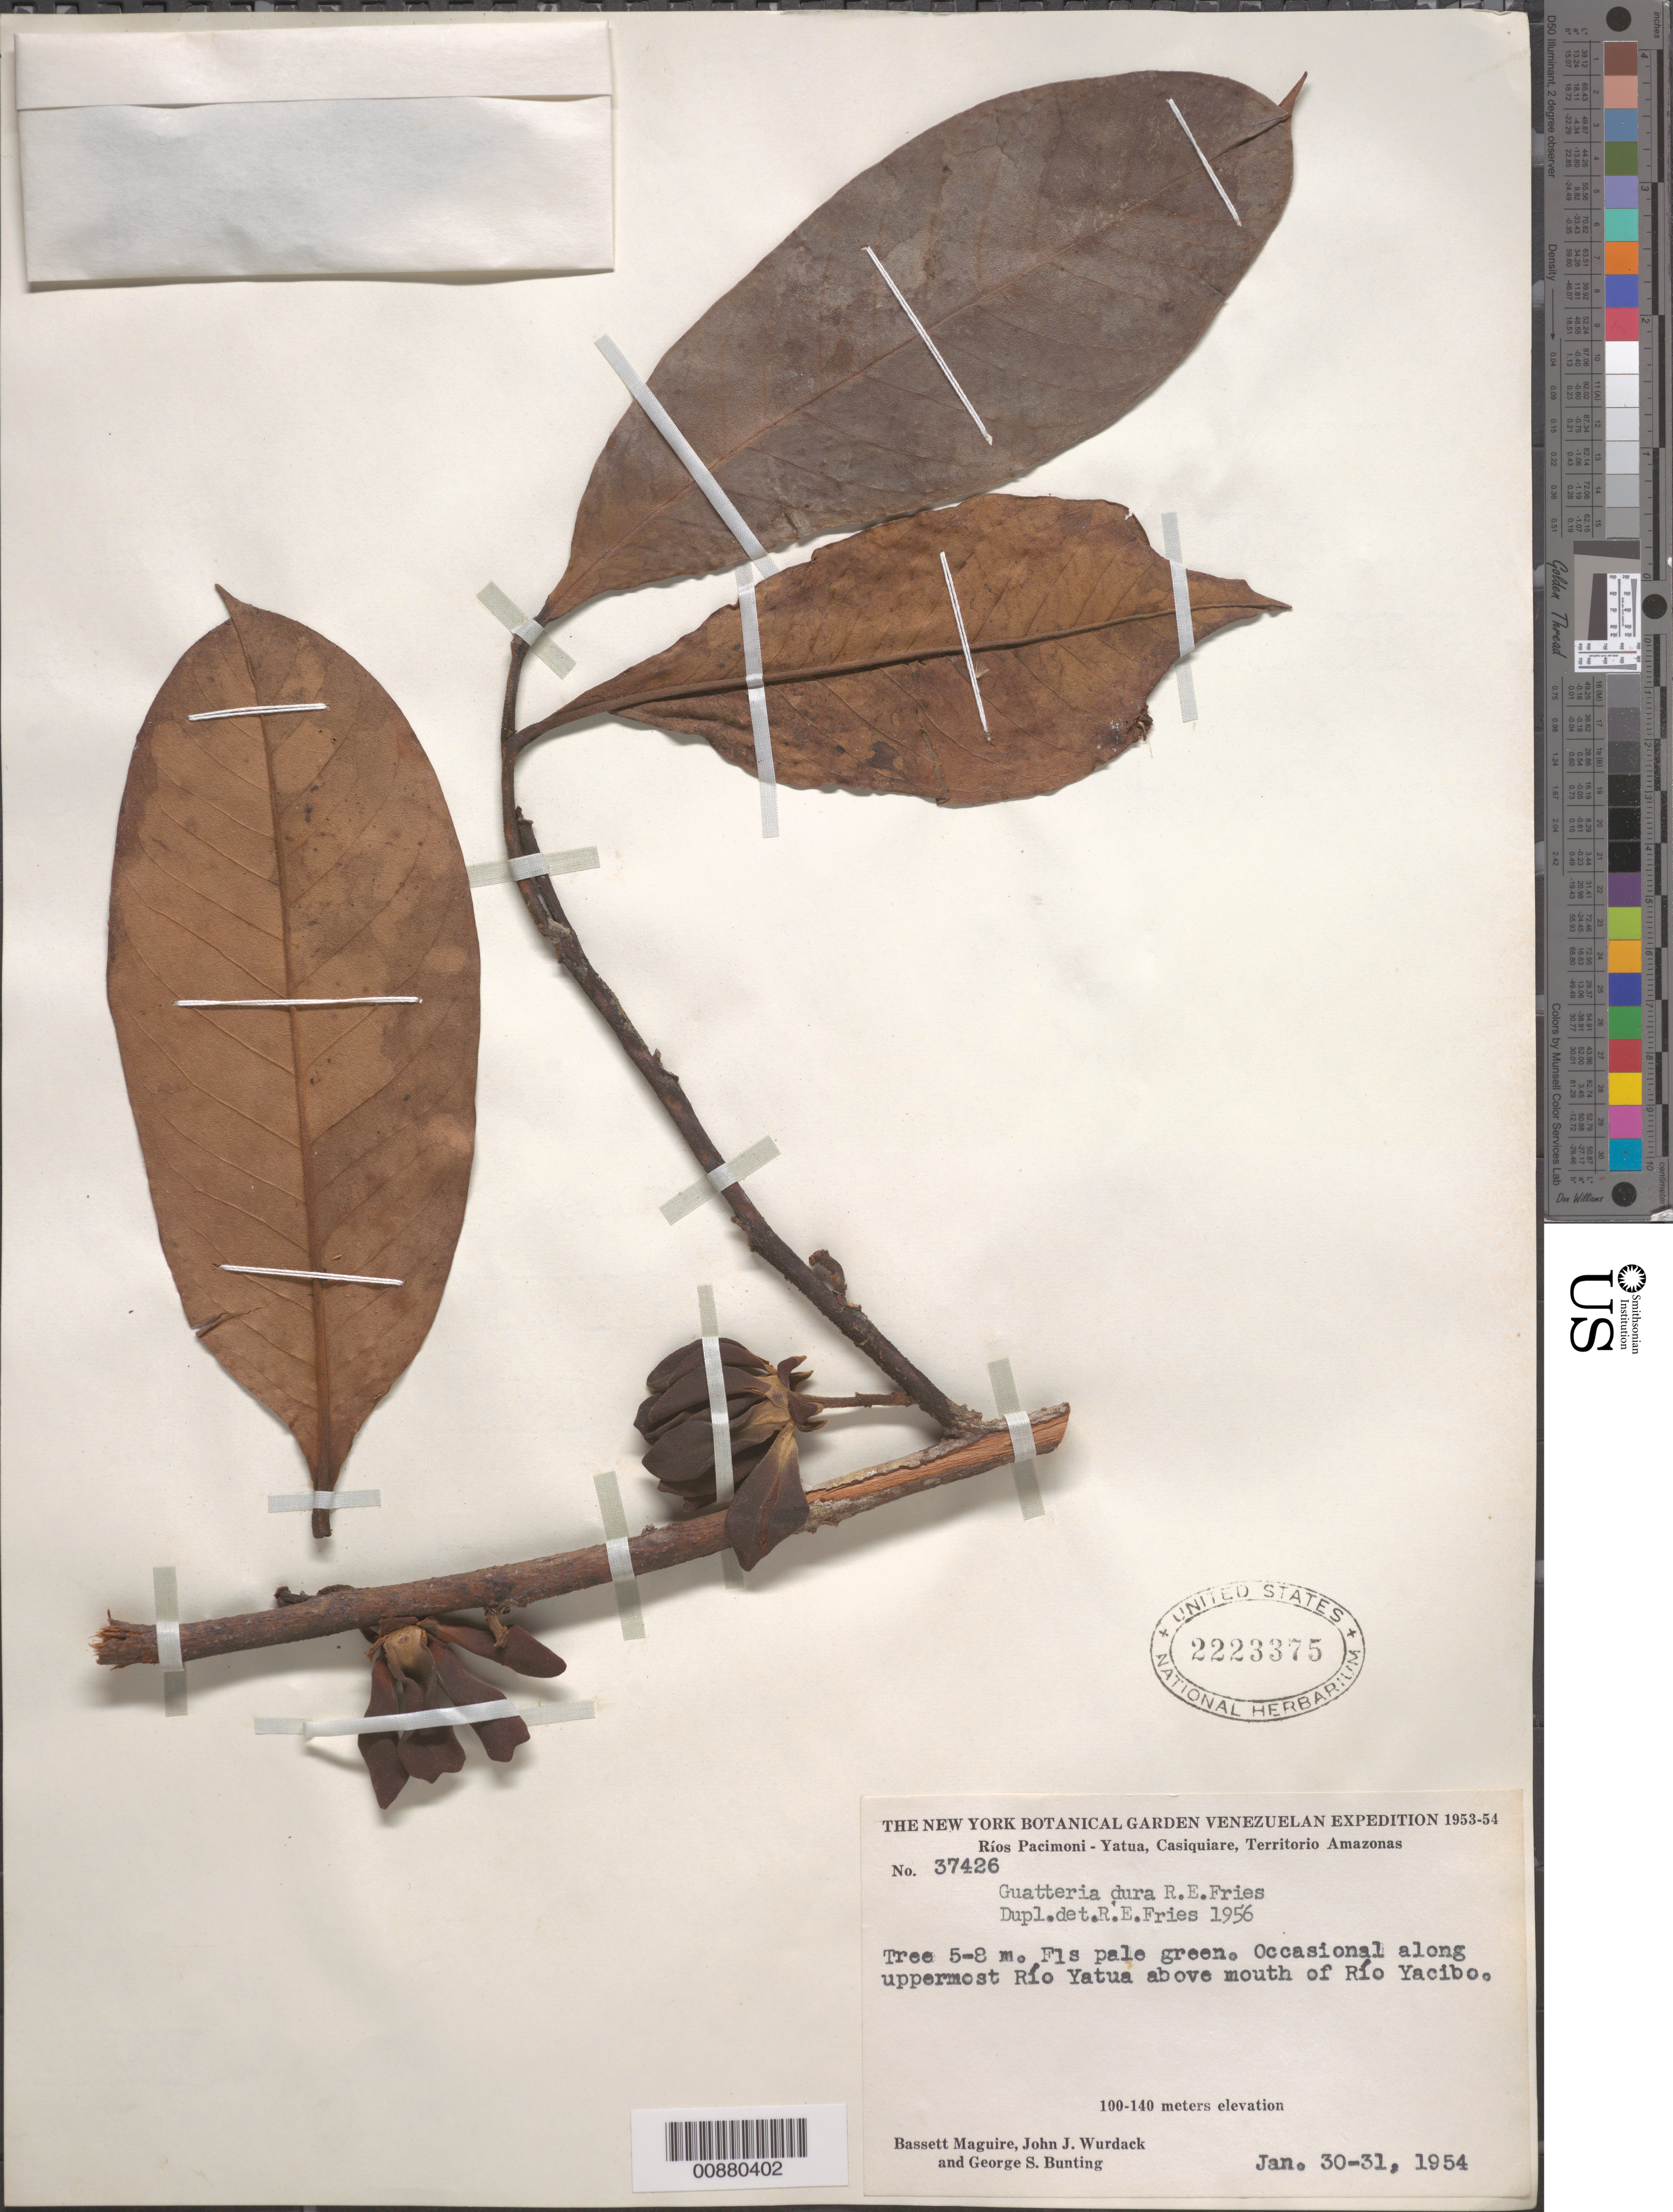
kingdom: Plantae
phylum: Tracheophyta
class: Magnoliopsida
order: Magnoliales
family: Annonaceae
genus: Guatteria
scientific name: Guatteria dura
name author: R.E. Fr.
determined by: Fries, R. E.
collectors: B. Maguire, J. J. Wurdack & G. S. Bunting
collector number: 37426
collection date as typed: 30-Jan-54 to 31-Jan-54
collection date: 1954-01-30/1954-01-31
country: Venezuela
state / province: Amazonas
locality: Río Yatua, uppermost, above mouth of Río Yacibo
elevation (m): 100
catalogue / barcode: US 2223375